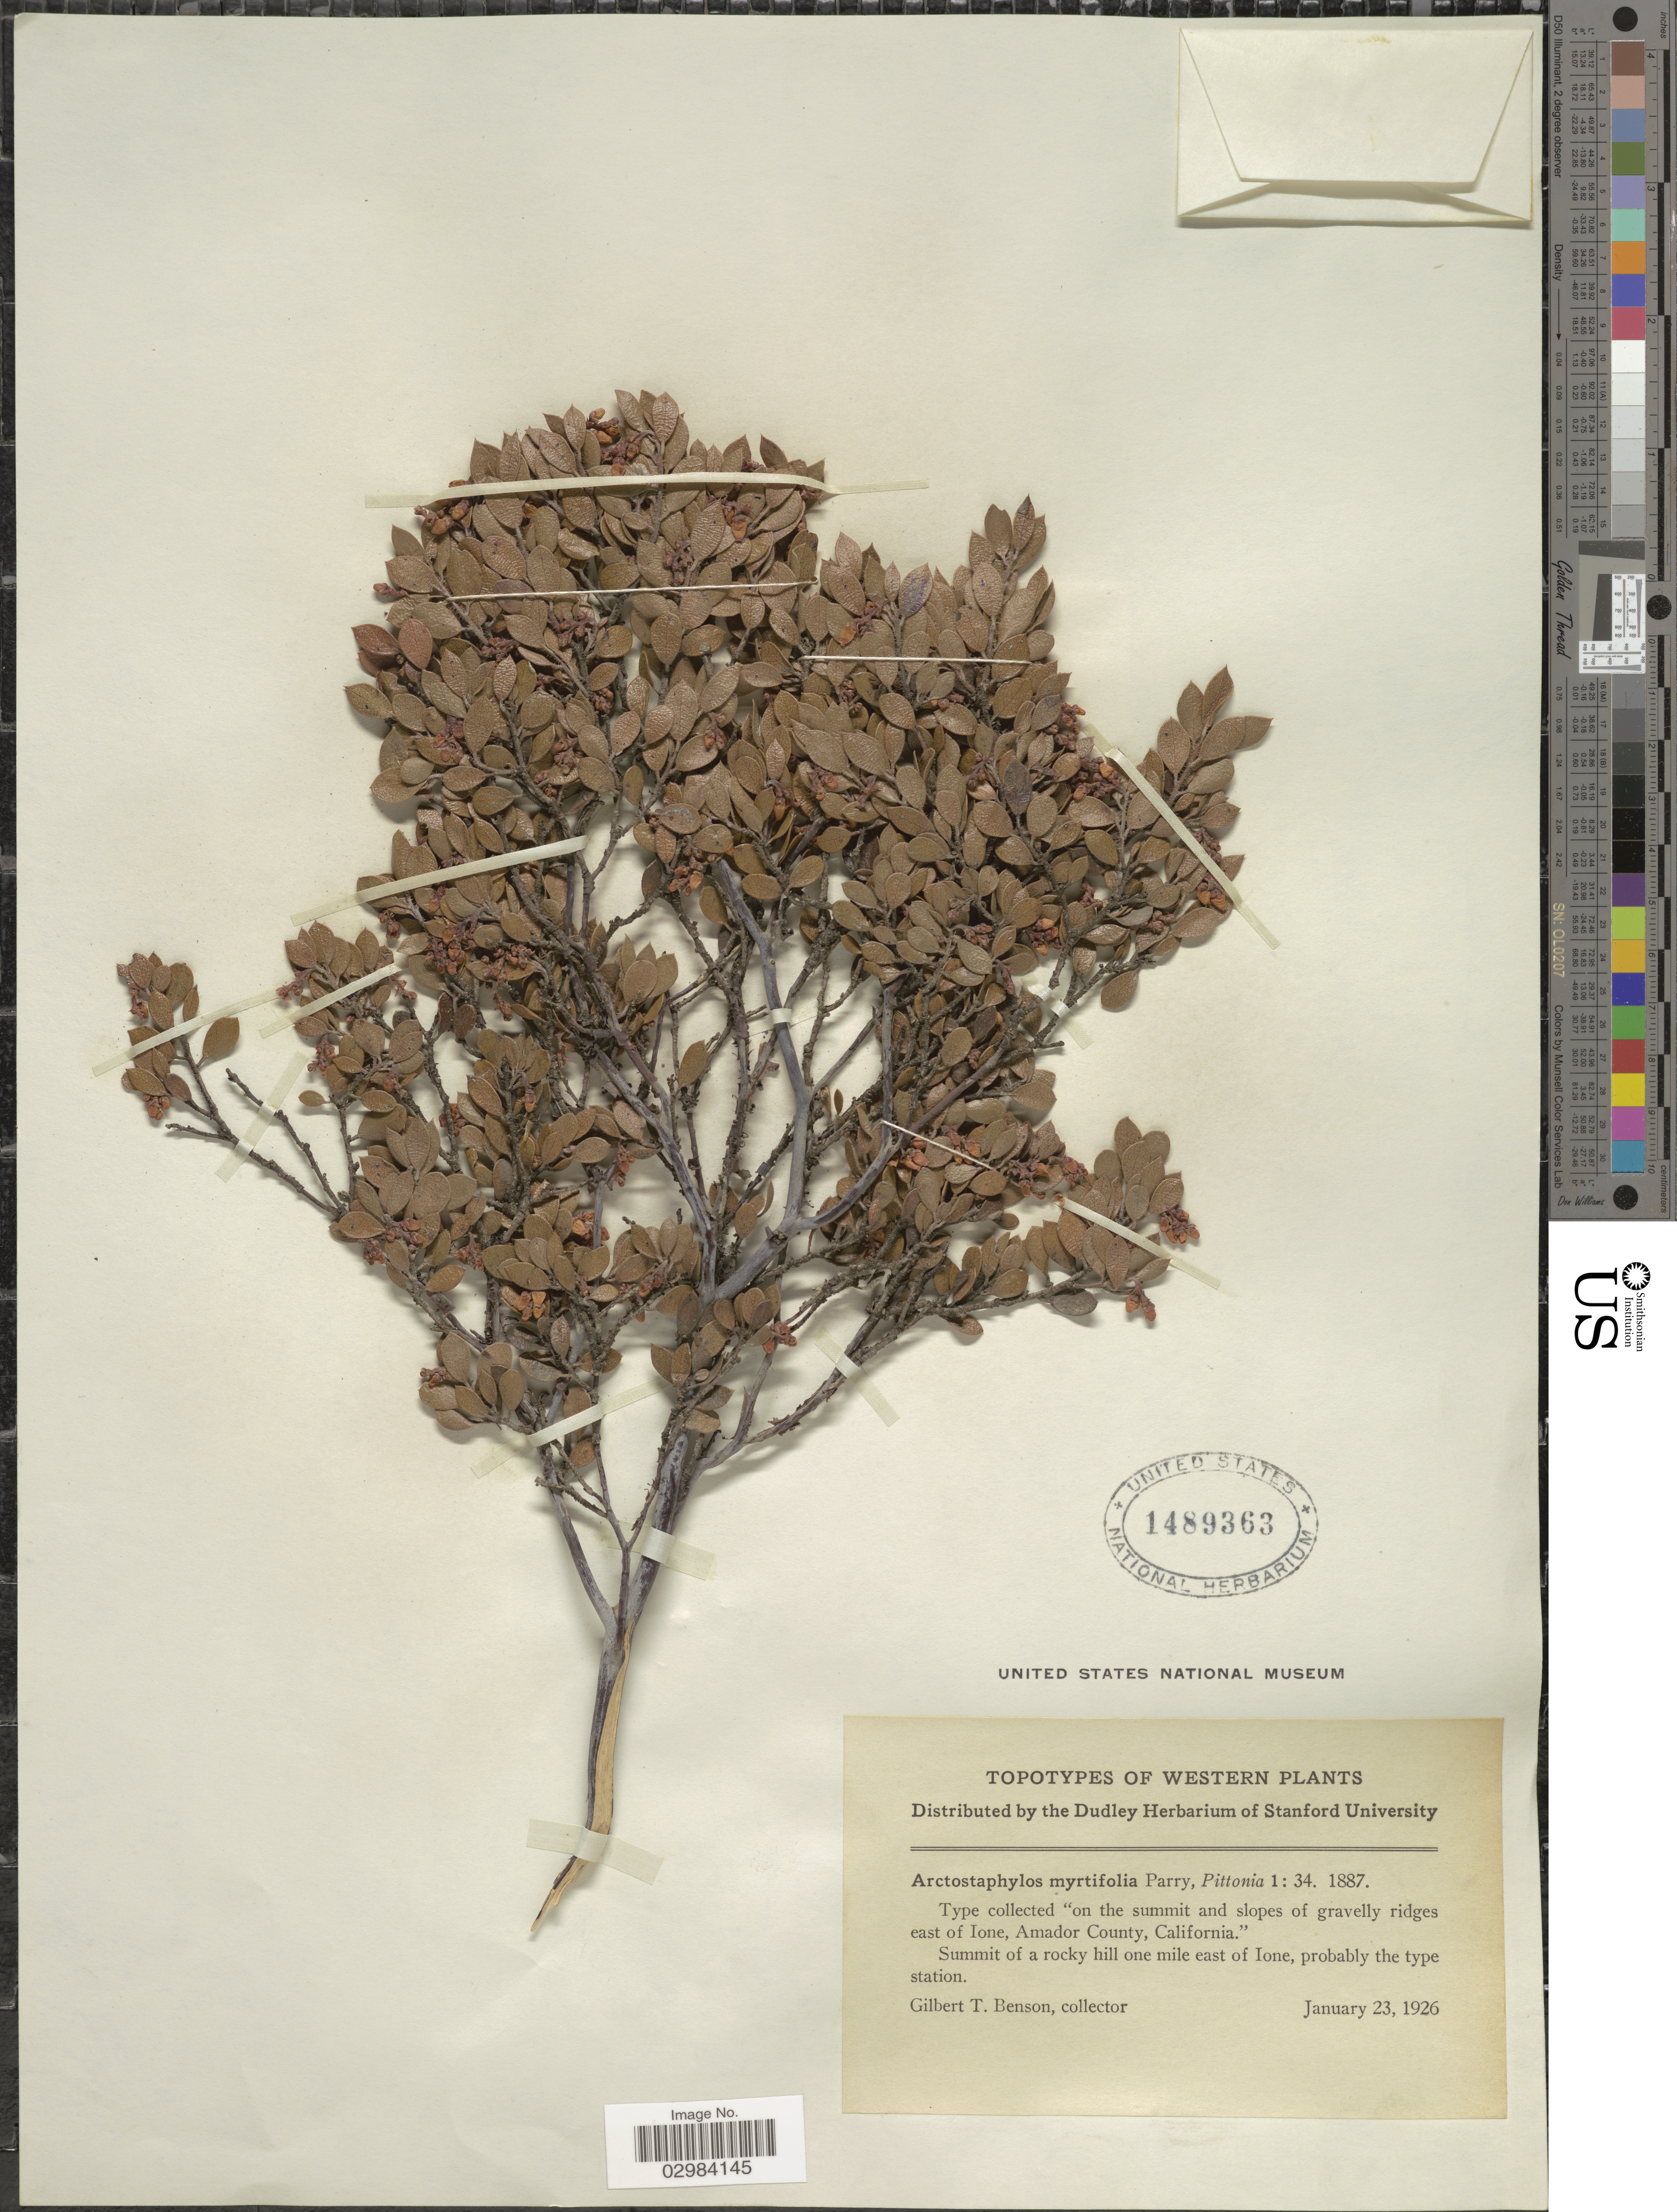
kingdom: Plantae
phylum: Tracheophyta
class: Magnoliopsida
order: Ericales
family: Ericaceae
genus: Arctostaphylos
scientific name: Arctostaphylos myrtifolia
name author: Parry in Greene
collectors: G. Benson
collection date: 1926-01-23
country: United States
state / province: California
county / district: Amador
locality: Western, On the summit and slopes of gravelly ridges east of Ione, Amador County, Summit of a rocky hill one mile east of Ione, probably the type station.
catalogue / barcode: US 1489363